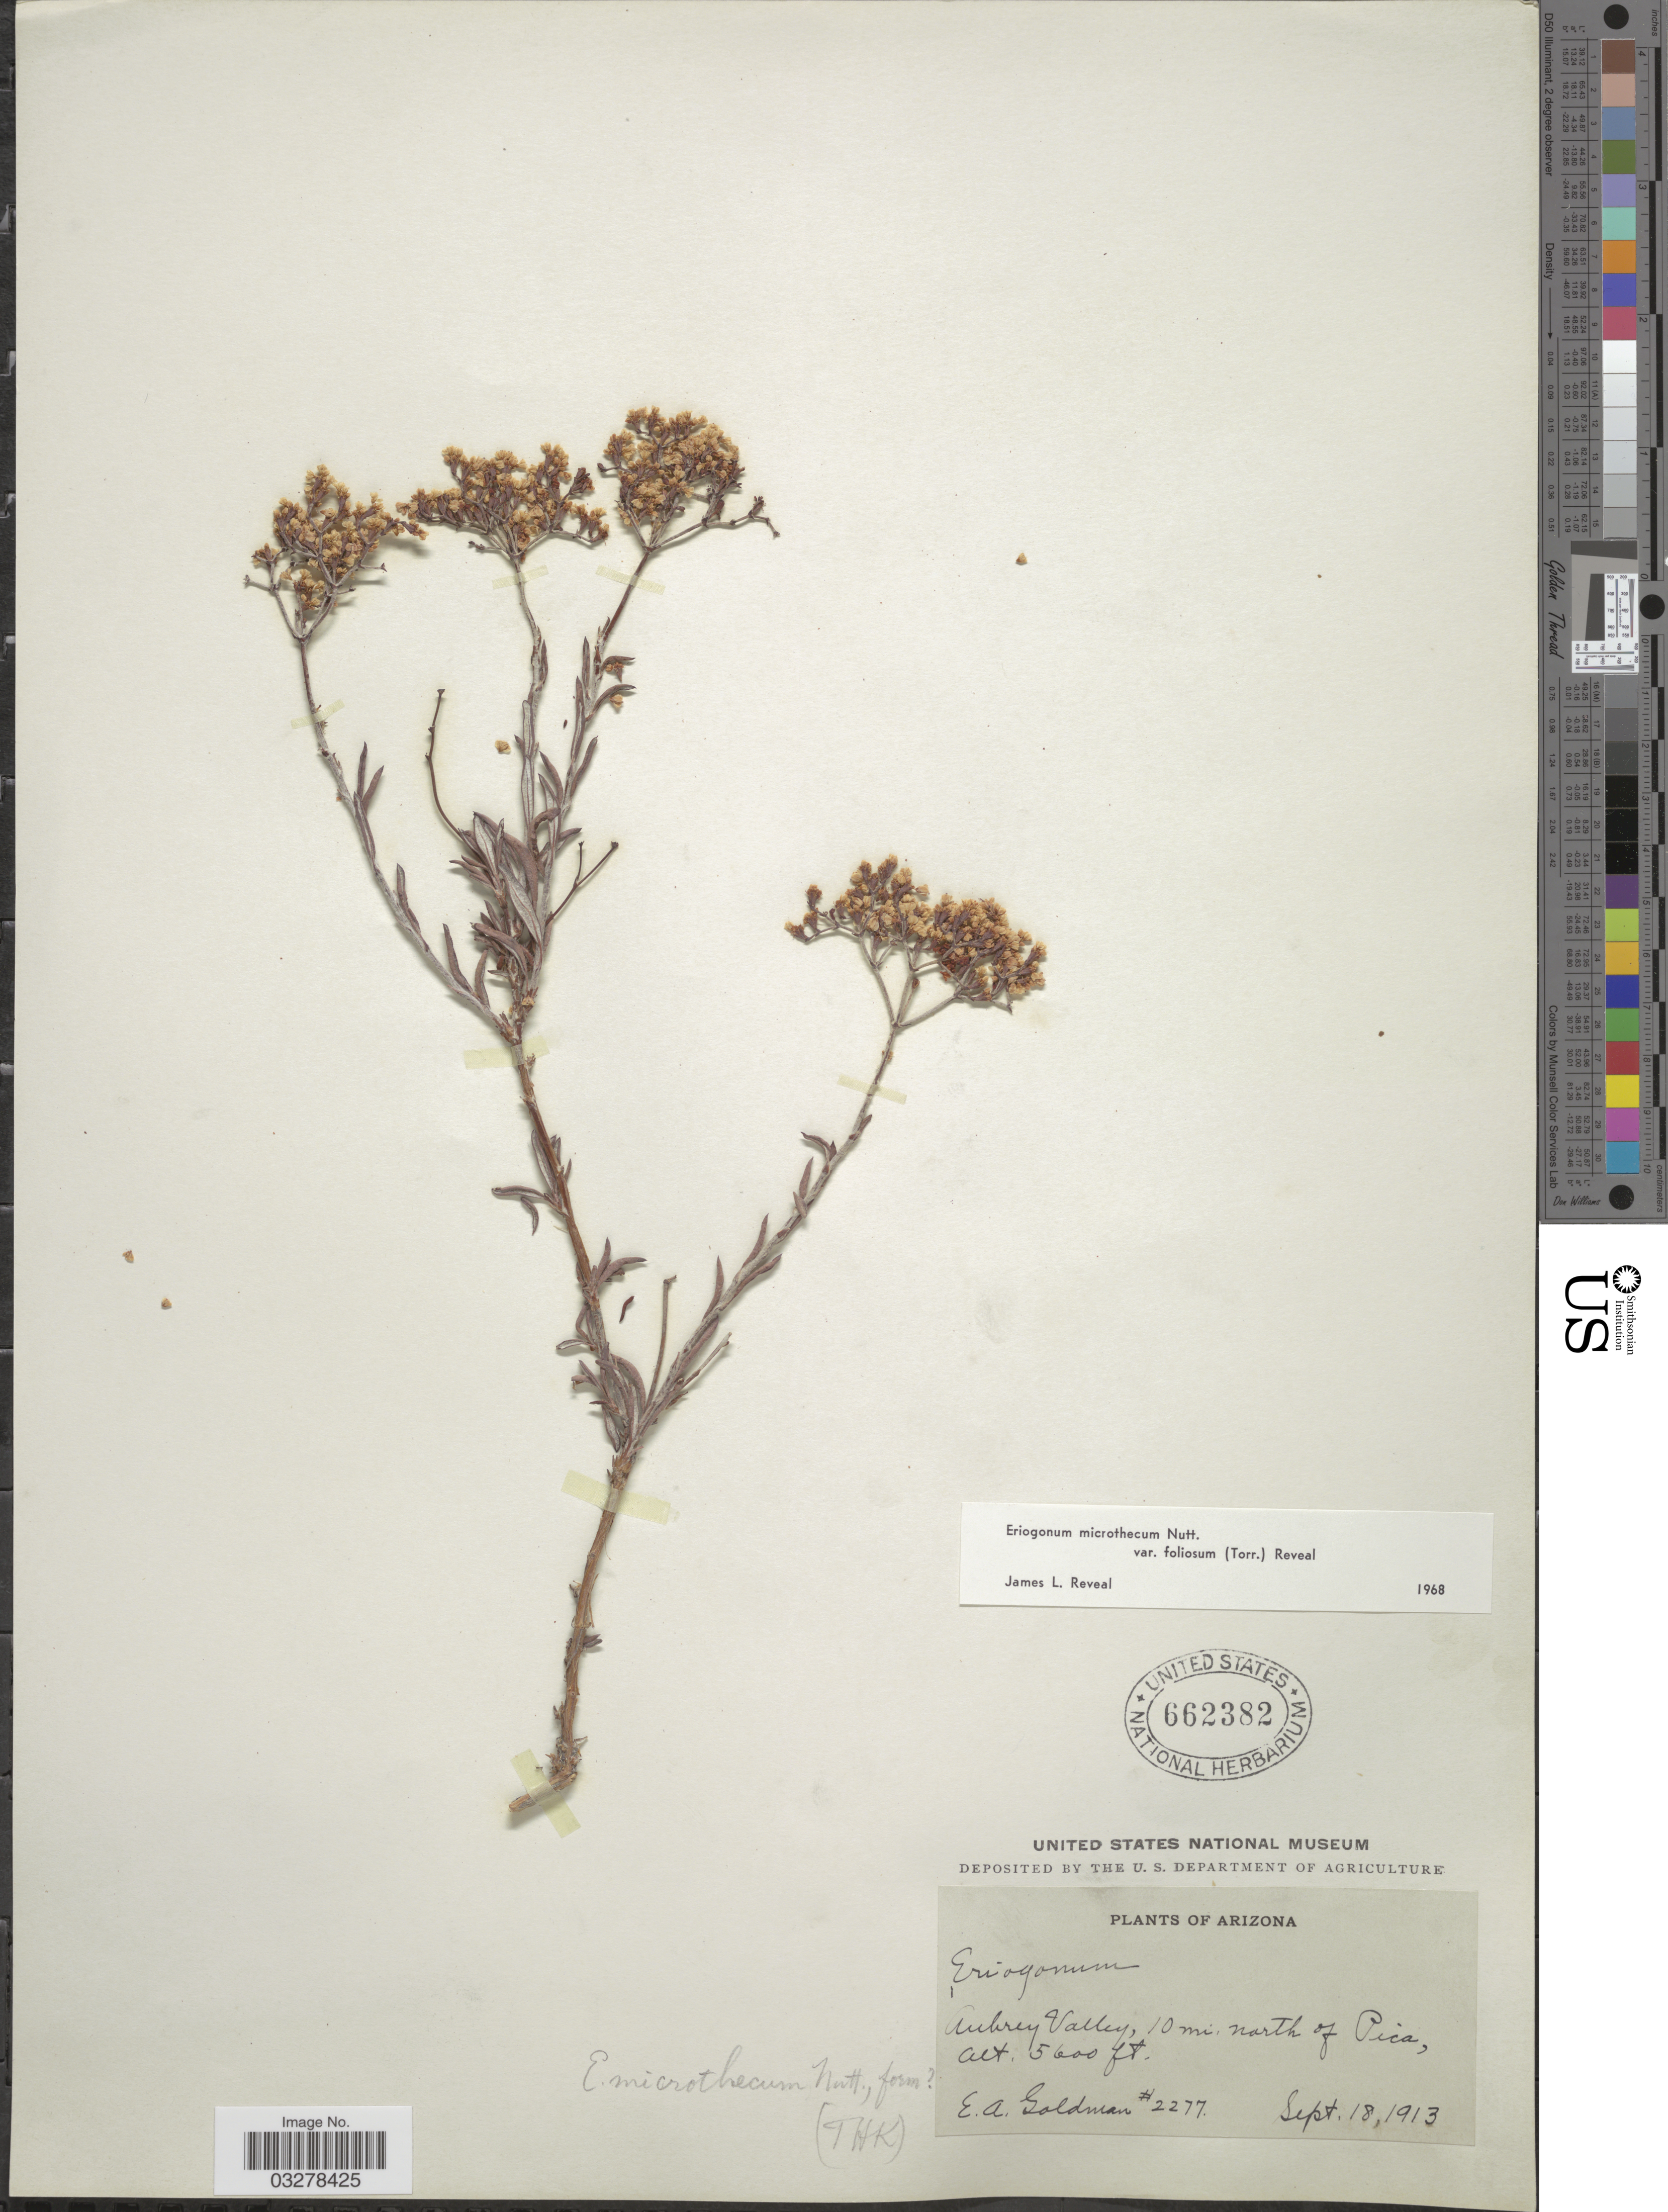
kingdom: Plantae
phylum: Tracheophyta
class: Magnoliopsida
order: Caryophyllales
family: Polygonaceae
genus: Eriogonum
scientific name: Eriogonum microtheca var. foliosum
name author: (Torr. & A. Gray) Reveal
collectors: E. A. Goldman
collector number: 2277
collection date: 1913-09-18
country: United States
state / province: Arizona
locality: Aubrey Valley, 10 mi. north of Pica.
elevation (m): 1707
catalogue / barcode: US 662382